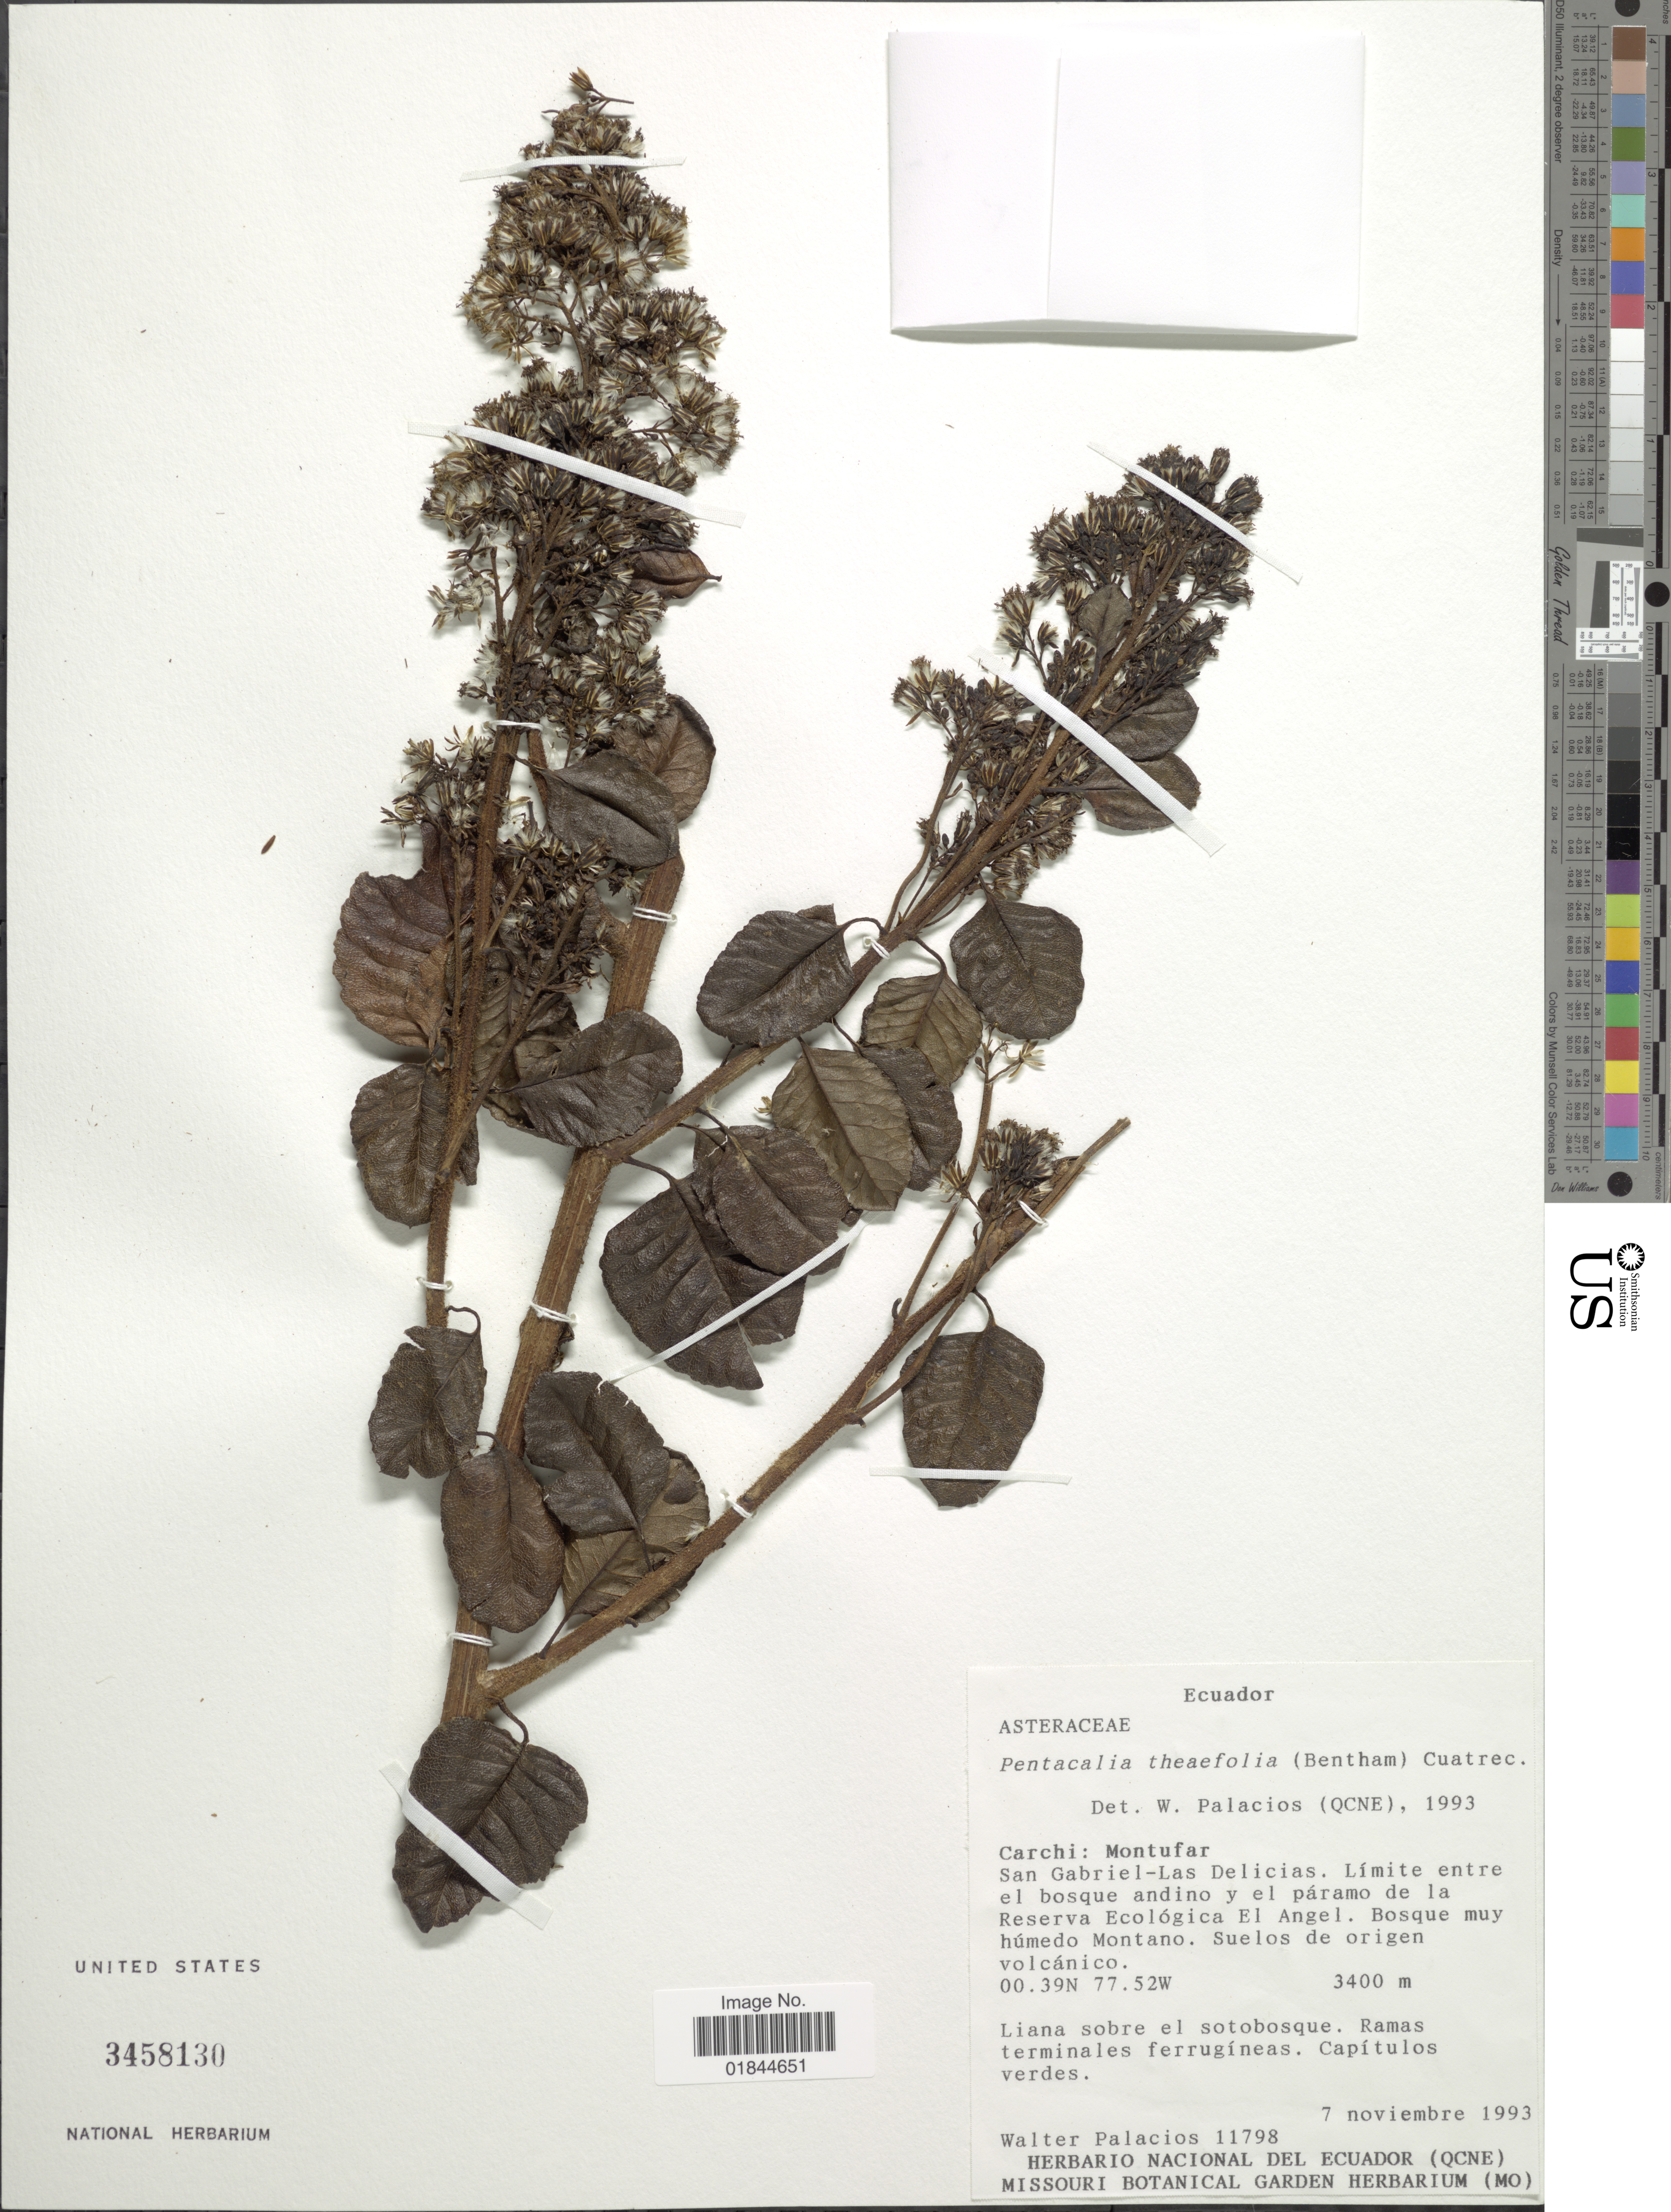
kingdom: Plantae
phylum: Tracheophyta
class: Magnoliopsida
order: Asterales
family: Asteraceae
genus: Pentacalia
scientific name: Pentacalia theifolia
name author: (Benth.) Cuatrec.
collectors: W. Palacios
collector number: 11798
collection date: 1993-11-07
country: Ecuador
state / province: Carchi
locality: Montufar, San Gabriel- Las Delicias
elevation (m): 3400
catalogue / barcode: US 3458130